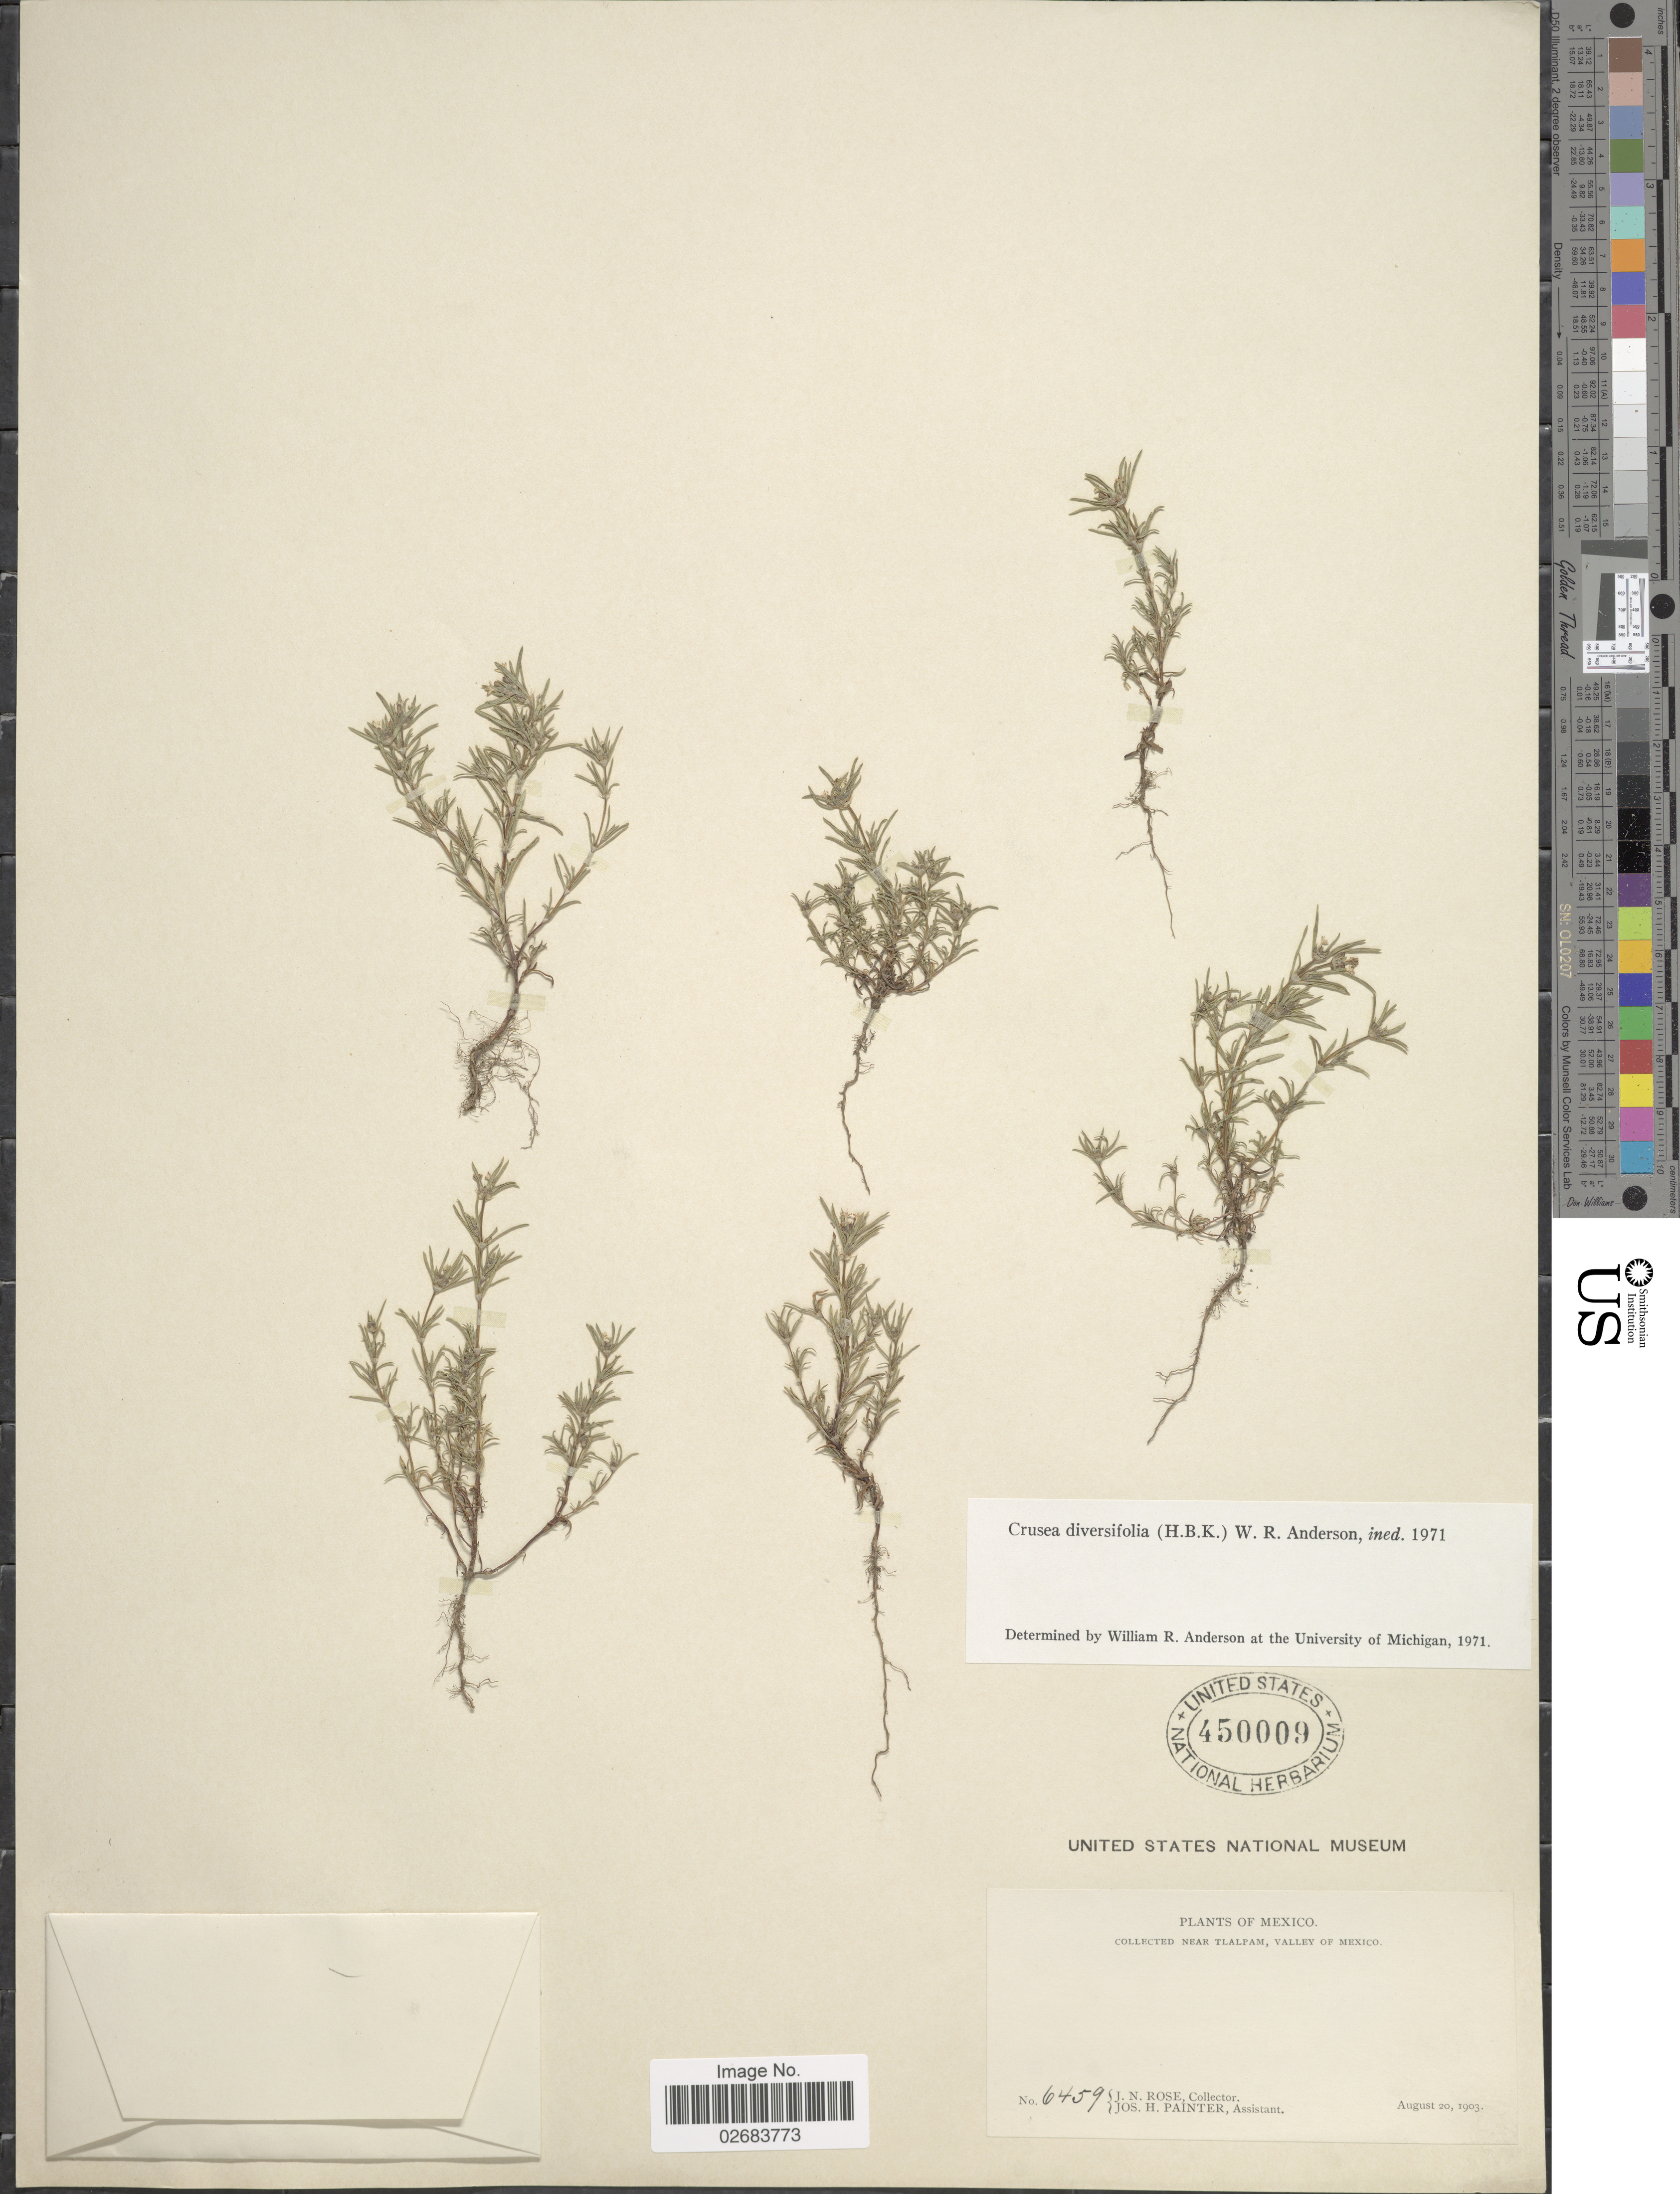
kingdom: Plantae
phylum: Tracheophyta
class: Magnoliopsida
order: Gentianales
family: Rubiaceae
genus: Crusea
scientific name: Crusea diversifolia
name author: (Kunth) W.R. Anderson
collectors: J. N. Rose & J. H. Painter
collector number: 6459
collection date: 1903-08-20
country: Mexico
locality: Near Tlalpam, Valley of Mexico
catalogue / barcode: US 450009